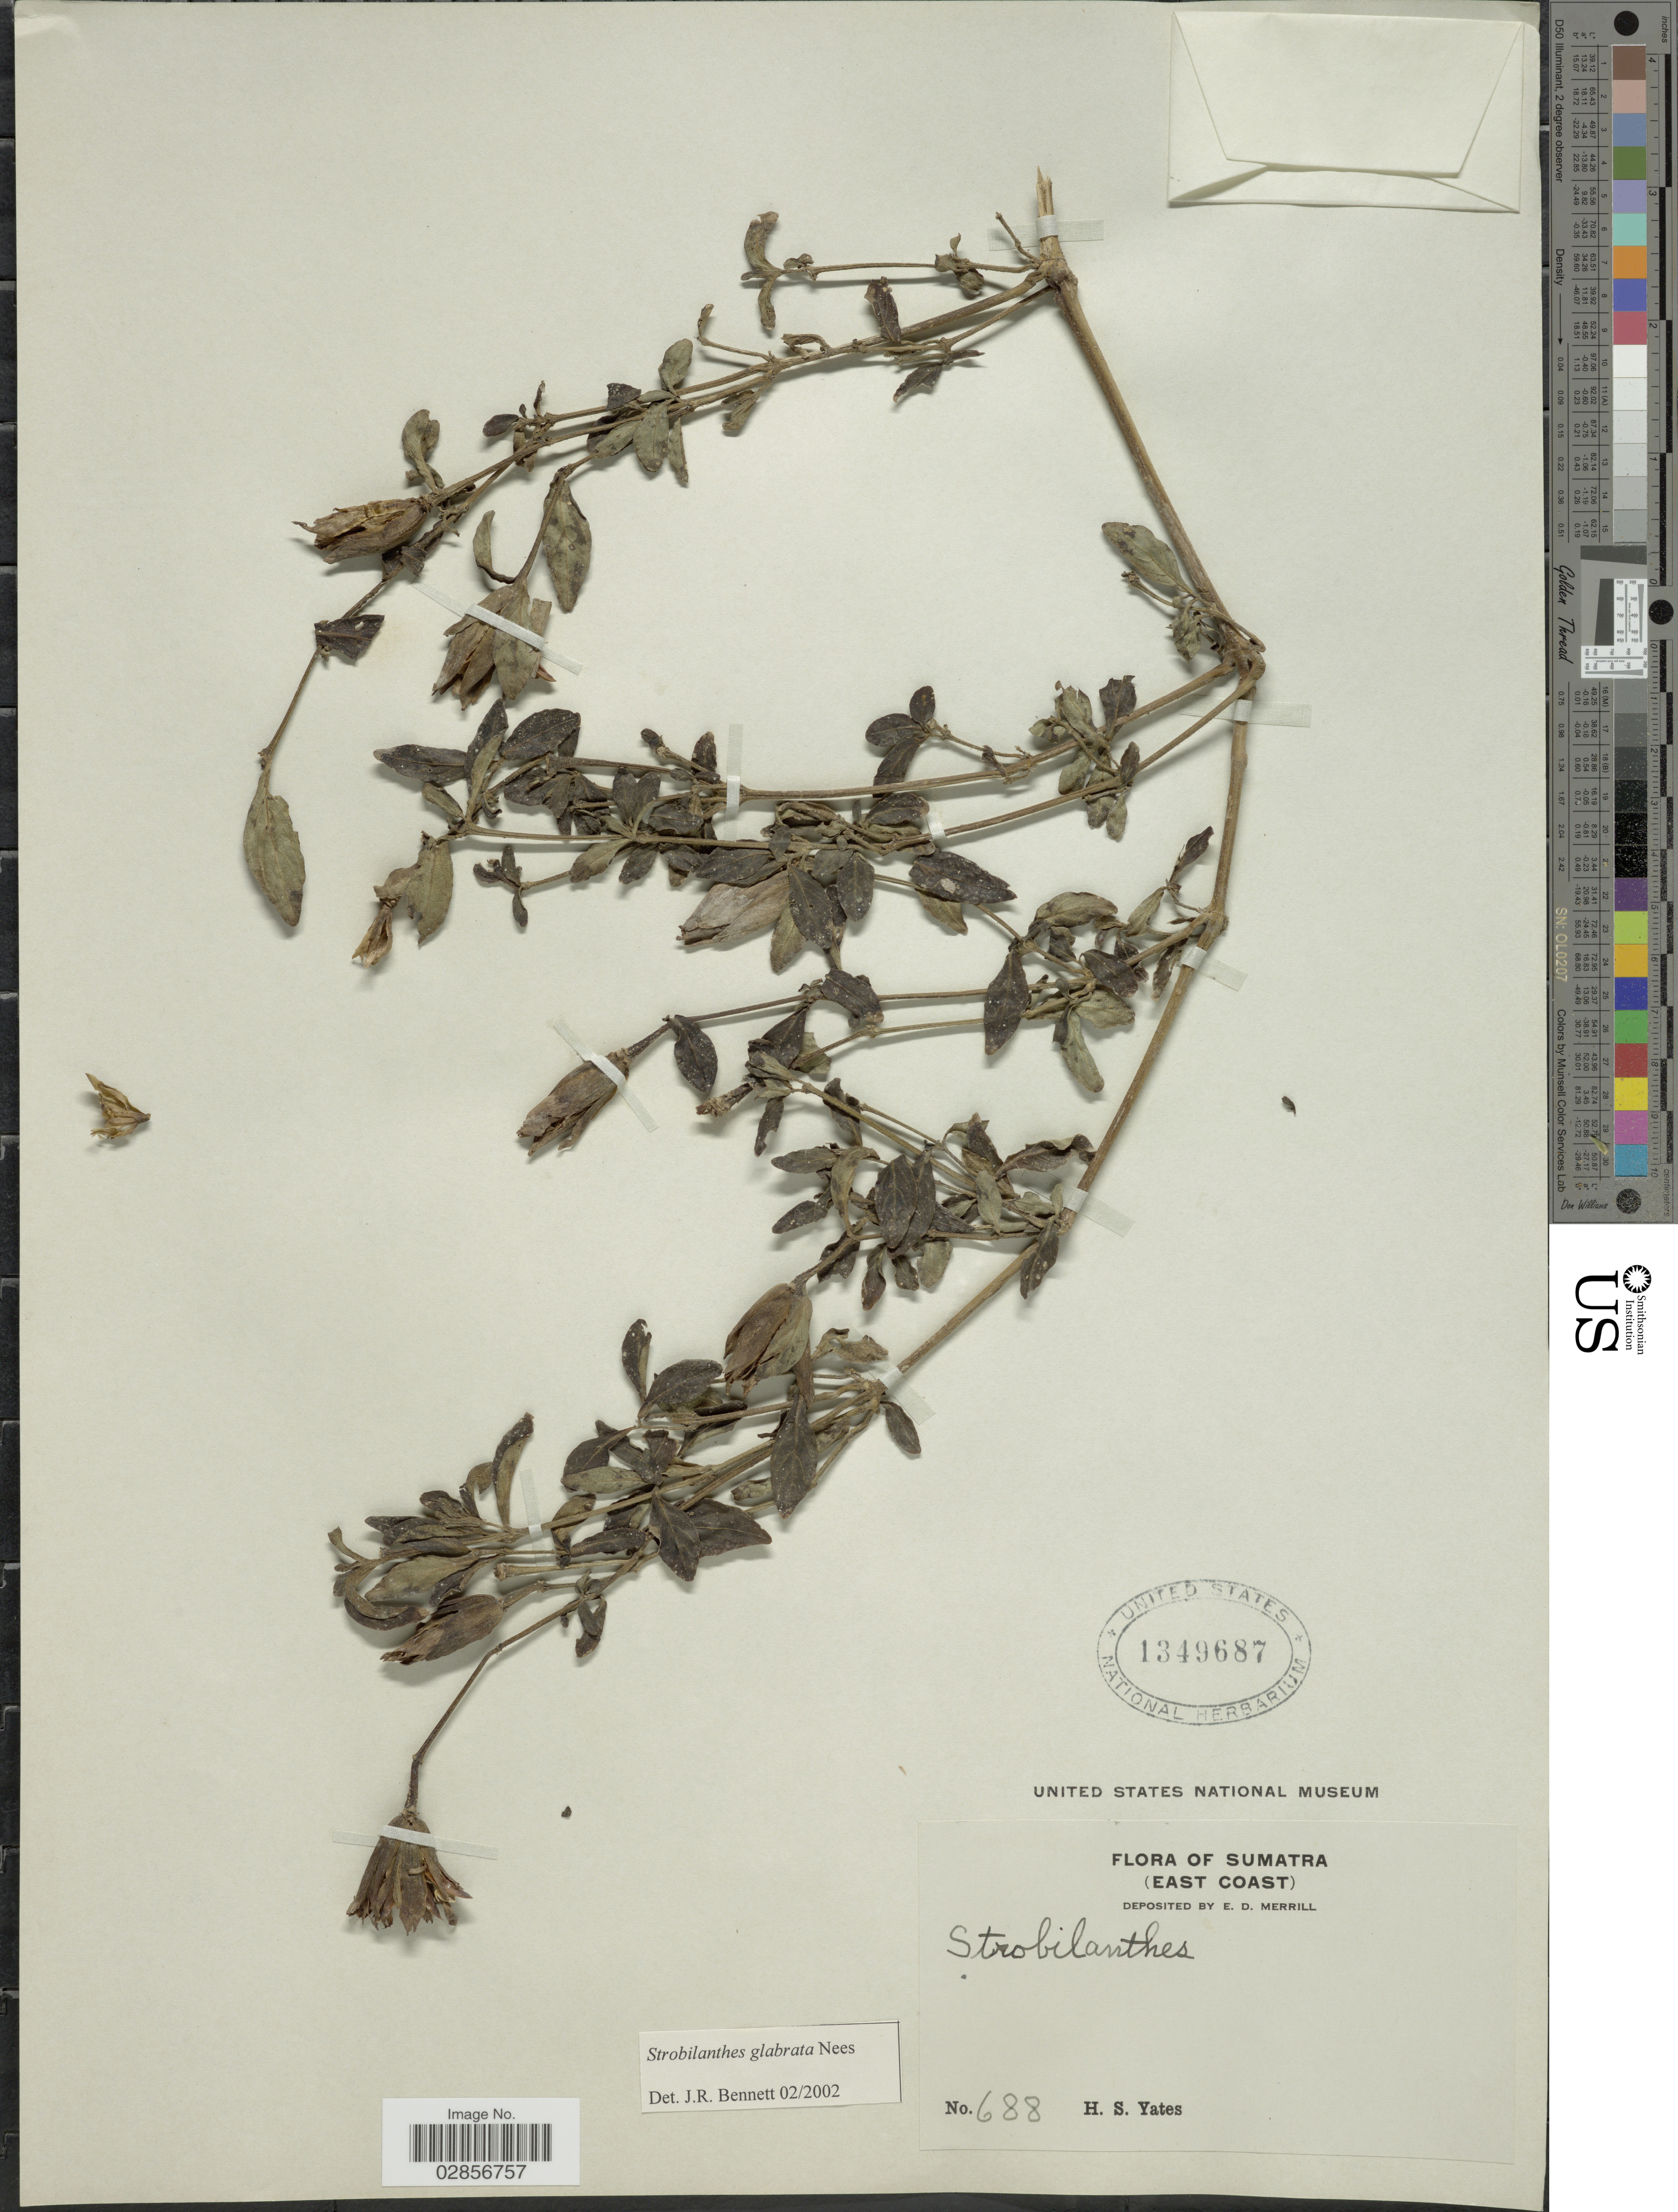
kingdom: Plantae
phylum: Tracheophyta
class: Magnoliopsida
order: Lamiales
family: Acanthaceae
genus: Strobilanthes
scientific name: Strobilanthes glabrata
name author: Nees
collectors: H. S. Yates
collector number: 688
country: Indonesia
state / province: Sumatra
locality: (East Coast).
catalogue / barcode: US 1349687